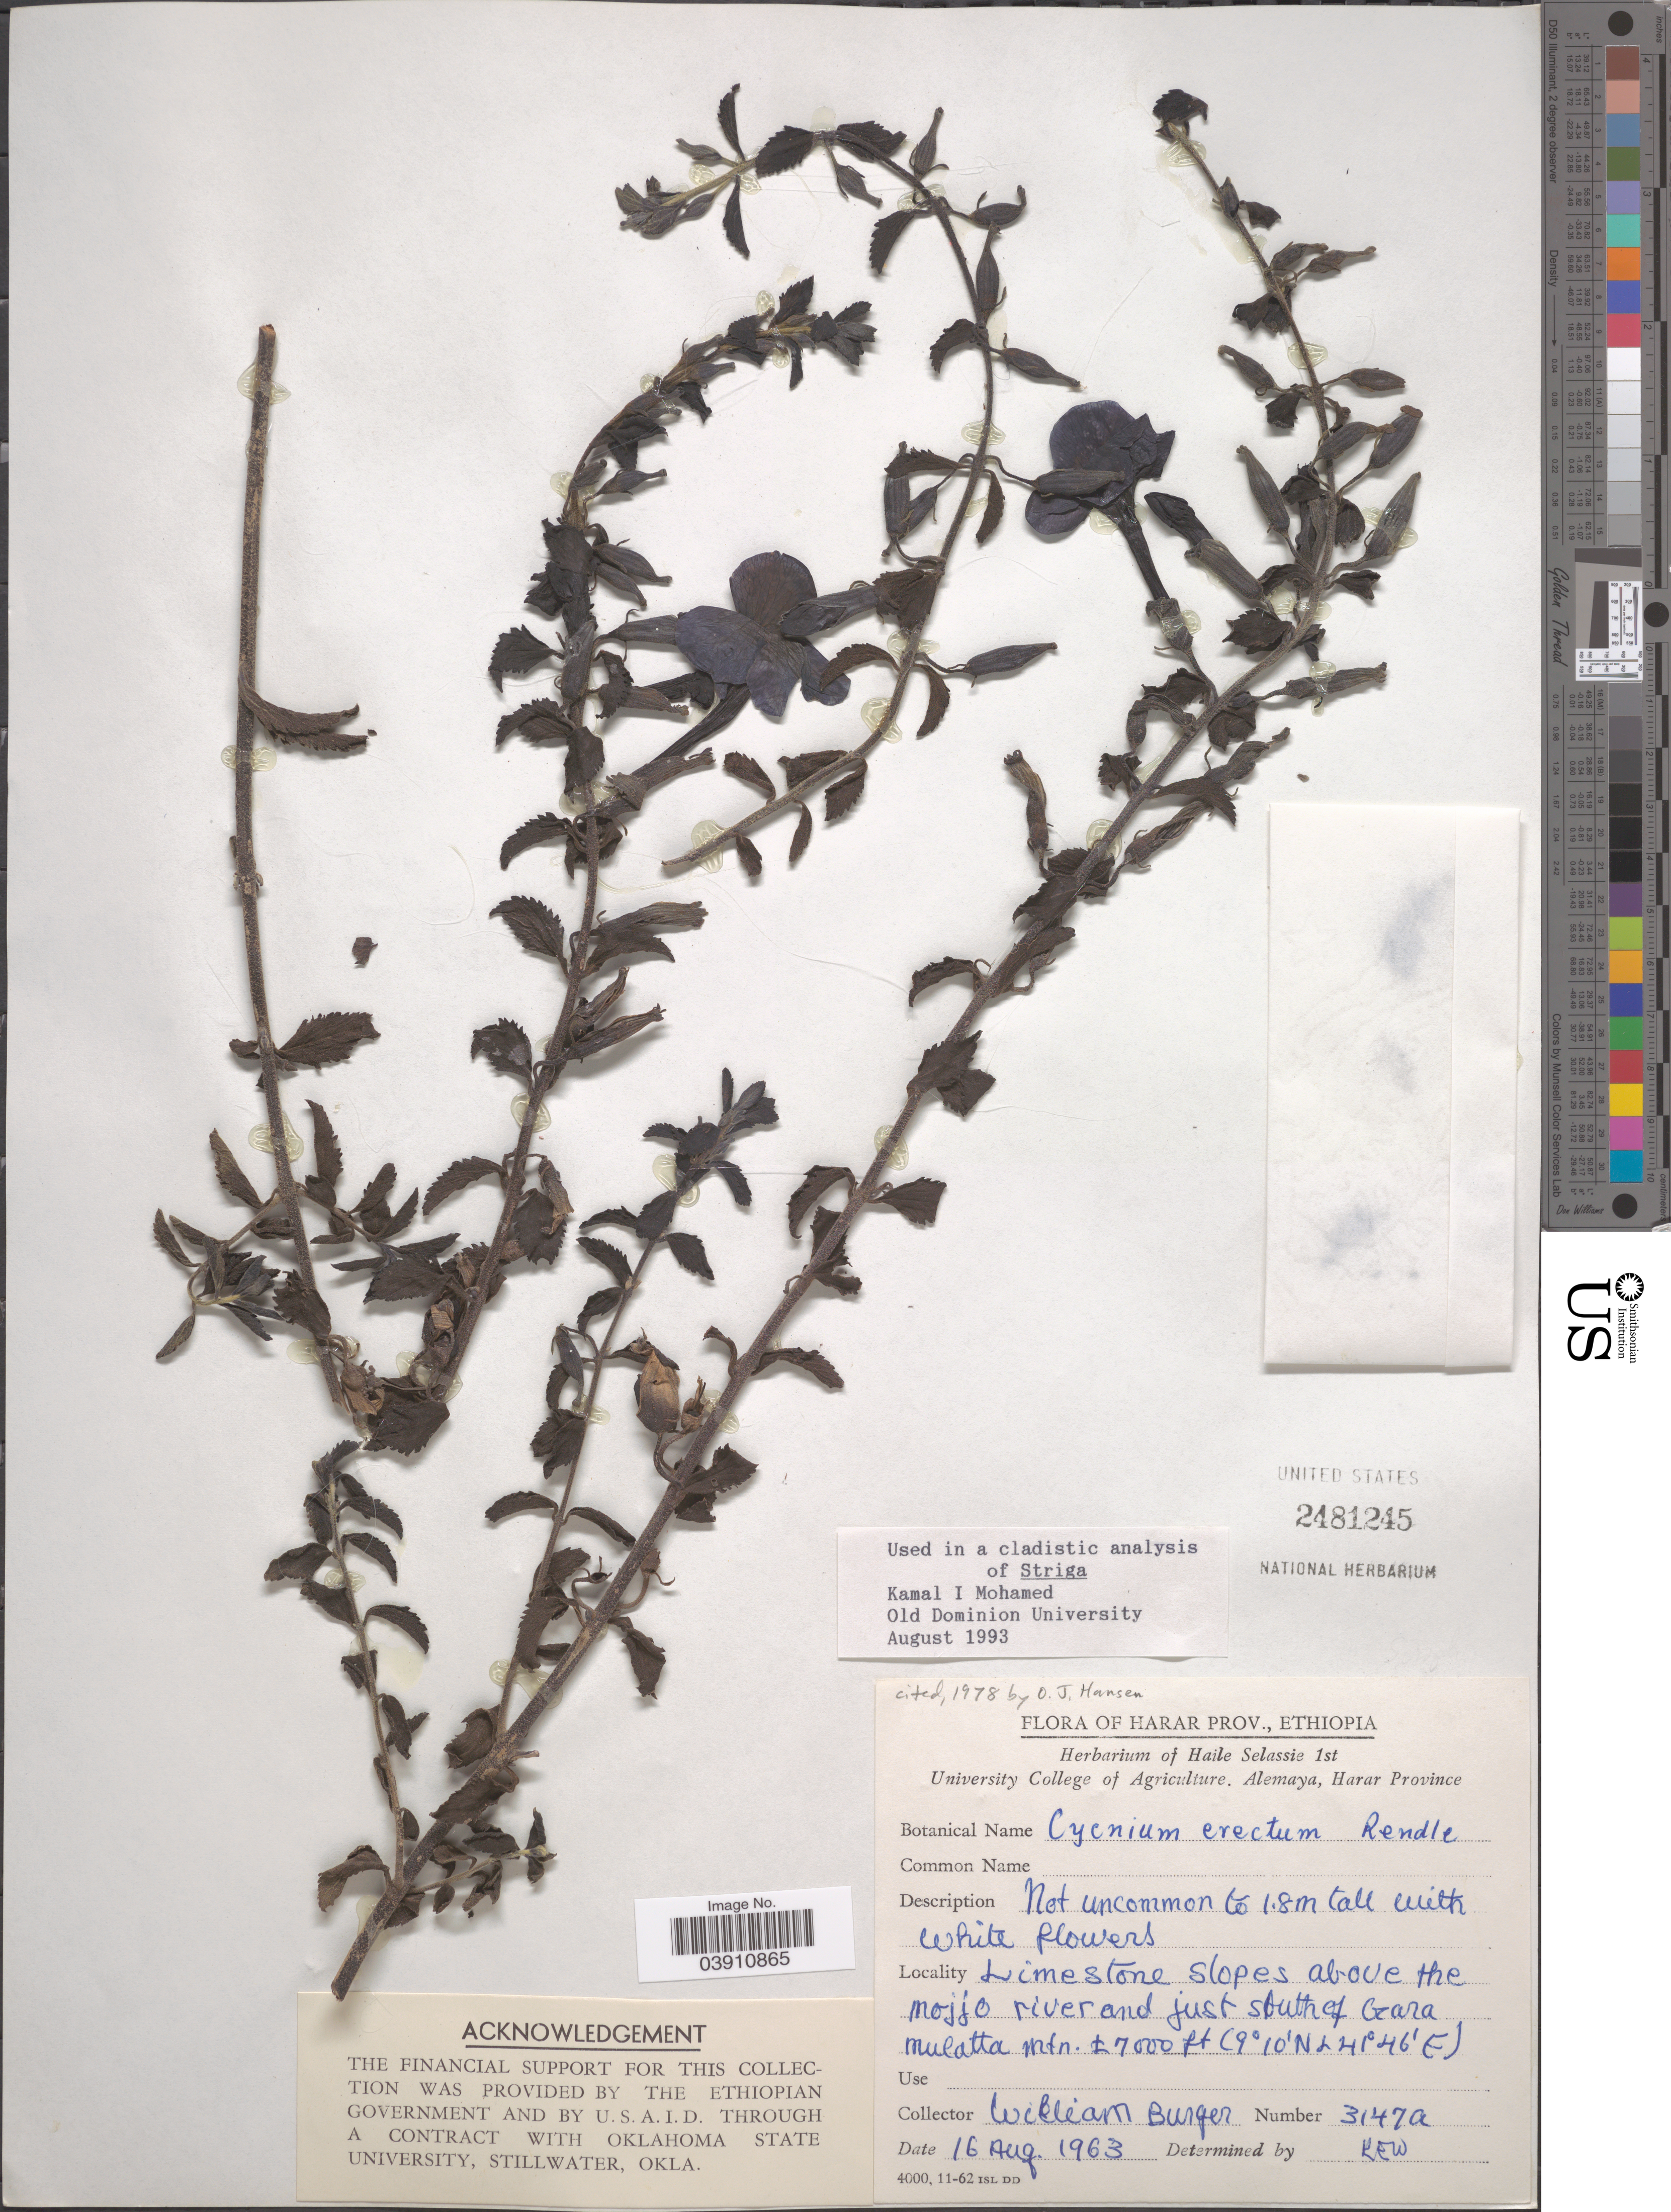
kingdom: Plantae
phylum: Tracheophyta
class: Magnoliopsida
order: Lamiales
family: Orobanchaceae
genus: Cycnium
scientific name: Cycnium erectum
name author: Rendle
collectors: W. Burger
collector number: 3147a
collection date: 1963-08-16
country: Ethiopia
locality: Harar Prov. Limestone slopes above the Mojjo river and just south of Gara mulatta mtn.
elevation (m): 2134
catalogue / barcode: US 2481245